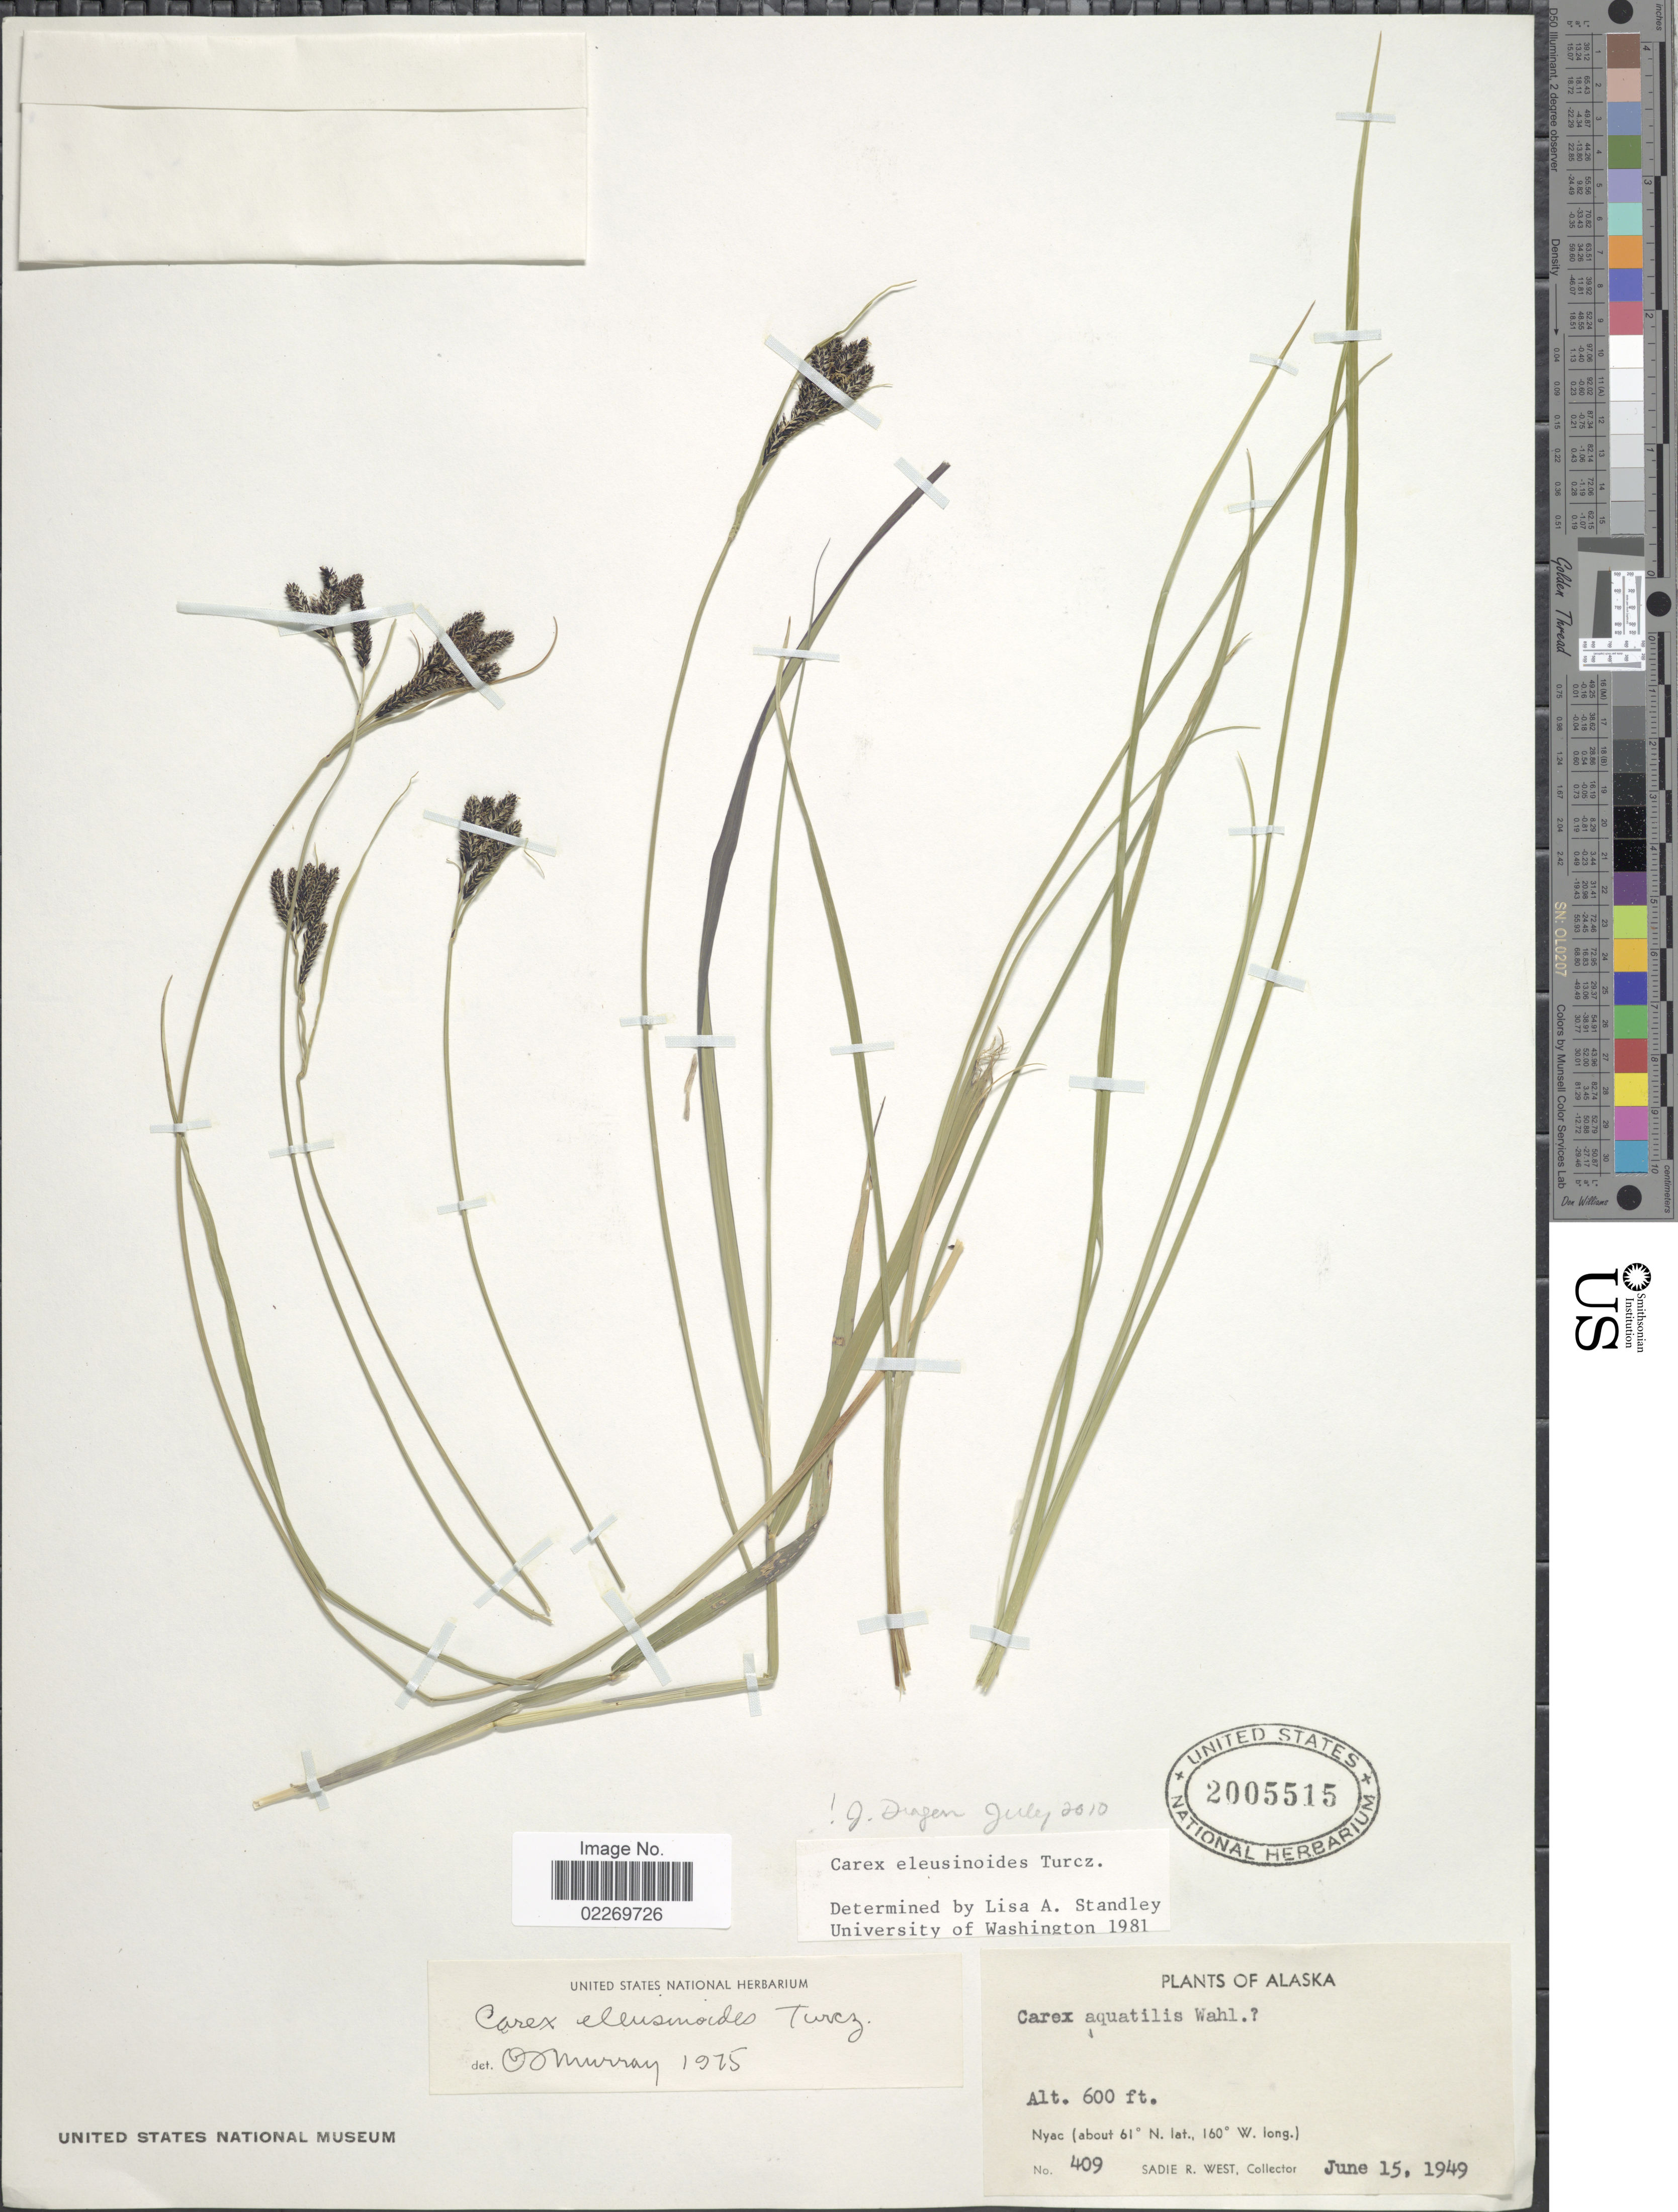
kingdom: Plantae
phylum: Tracheophyta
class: Liliopsida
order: Poales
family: Cyperaceae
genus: Carex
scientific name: Carex eleusinoides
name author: Turcz. ex Kunth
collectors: S. R. West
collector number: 409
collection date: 1949-06-15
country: United States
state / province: Alaska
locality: Nyac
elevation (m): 183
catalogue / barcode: US 2005515